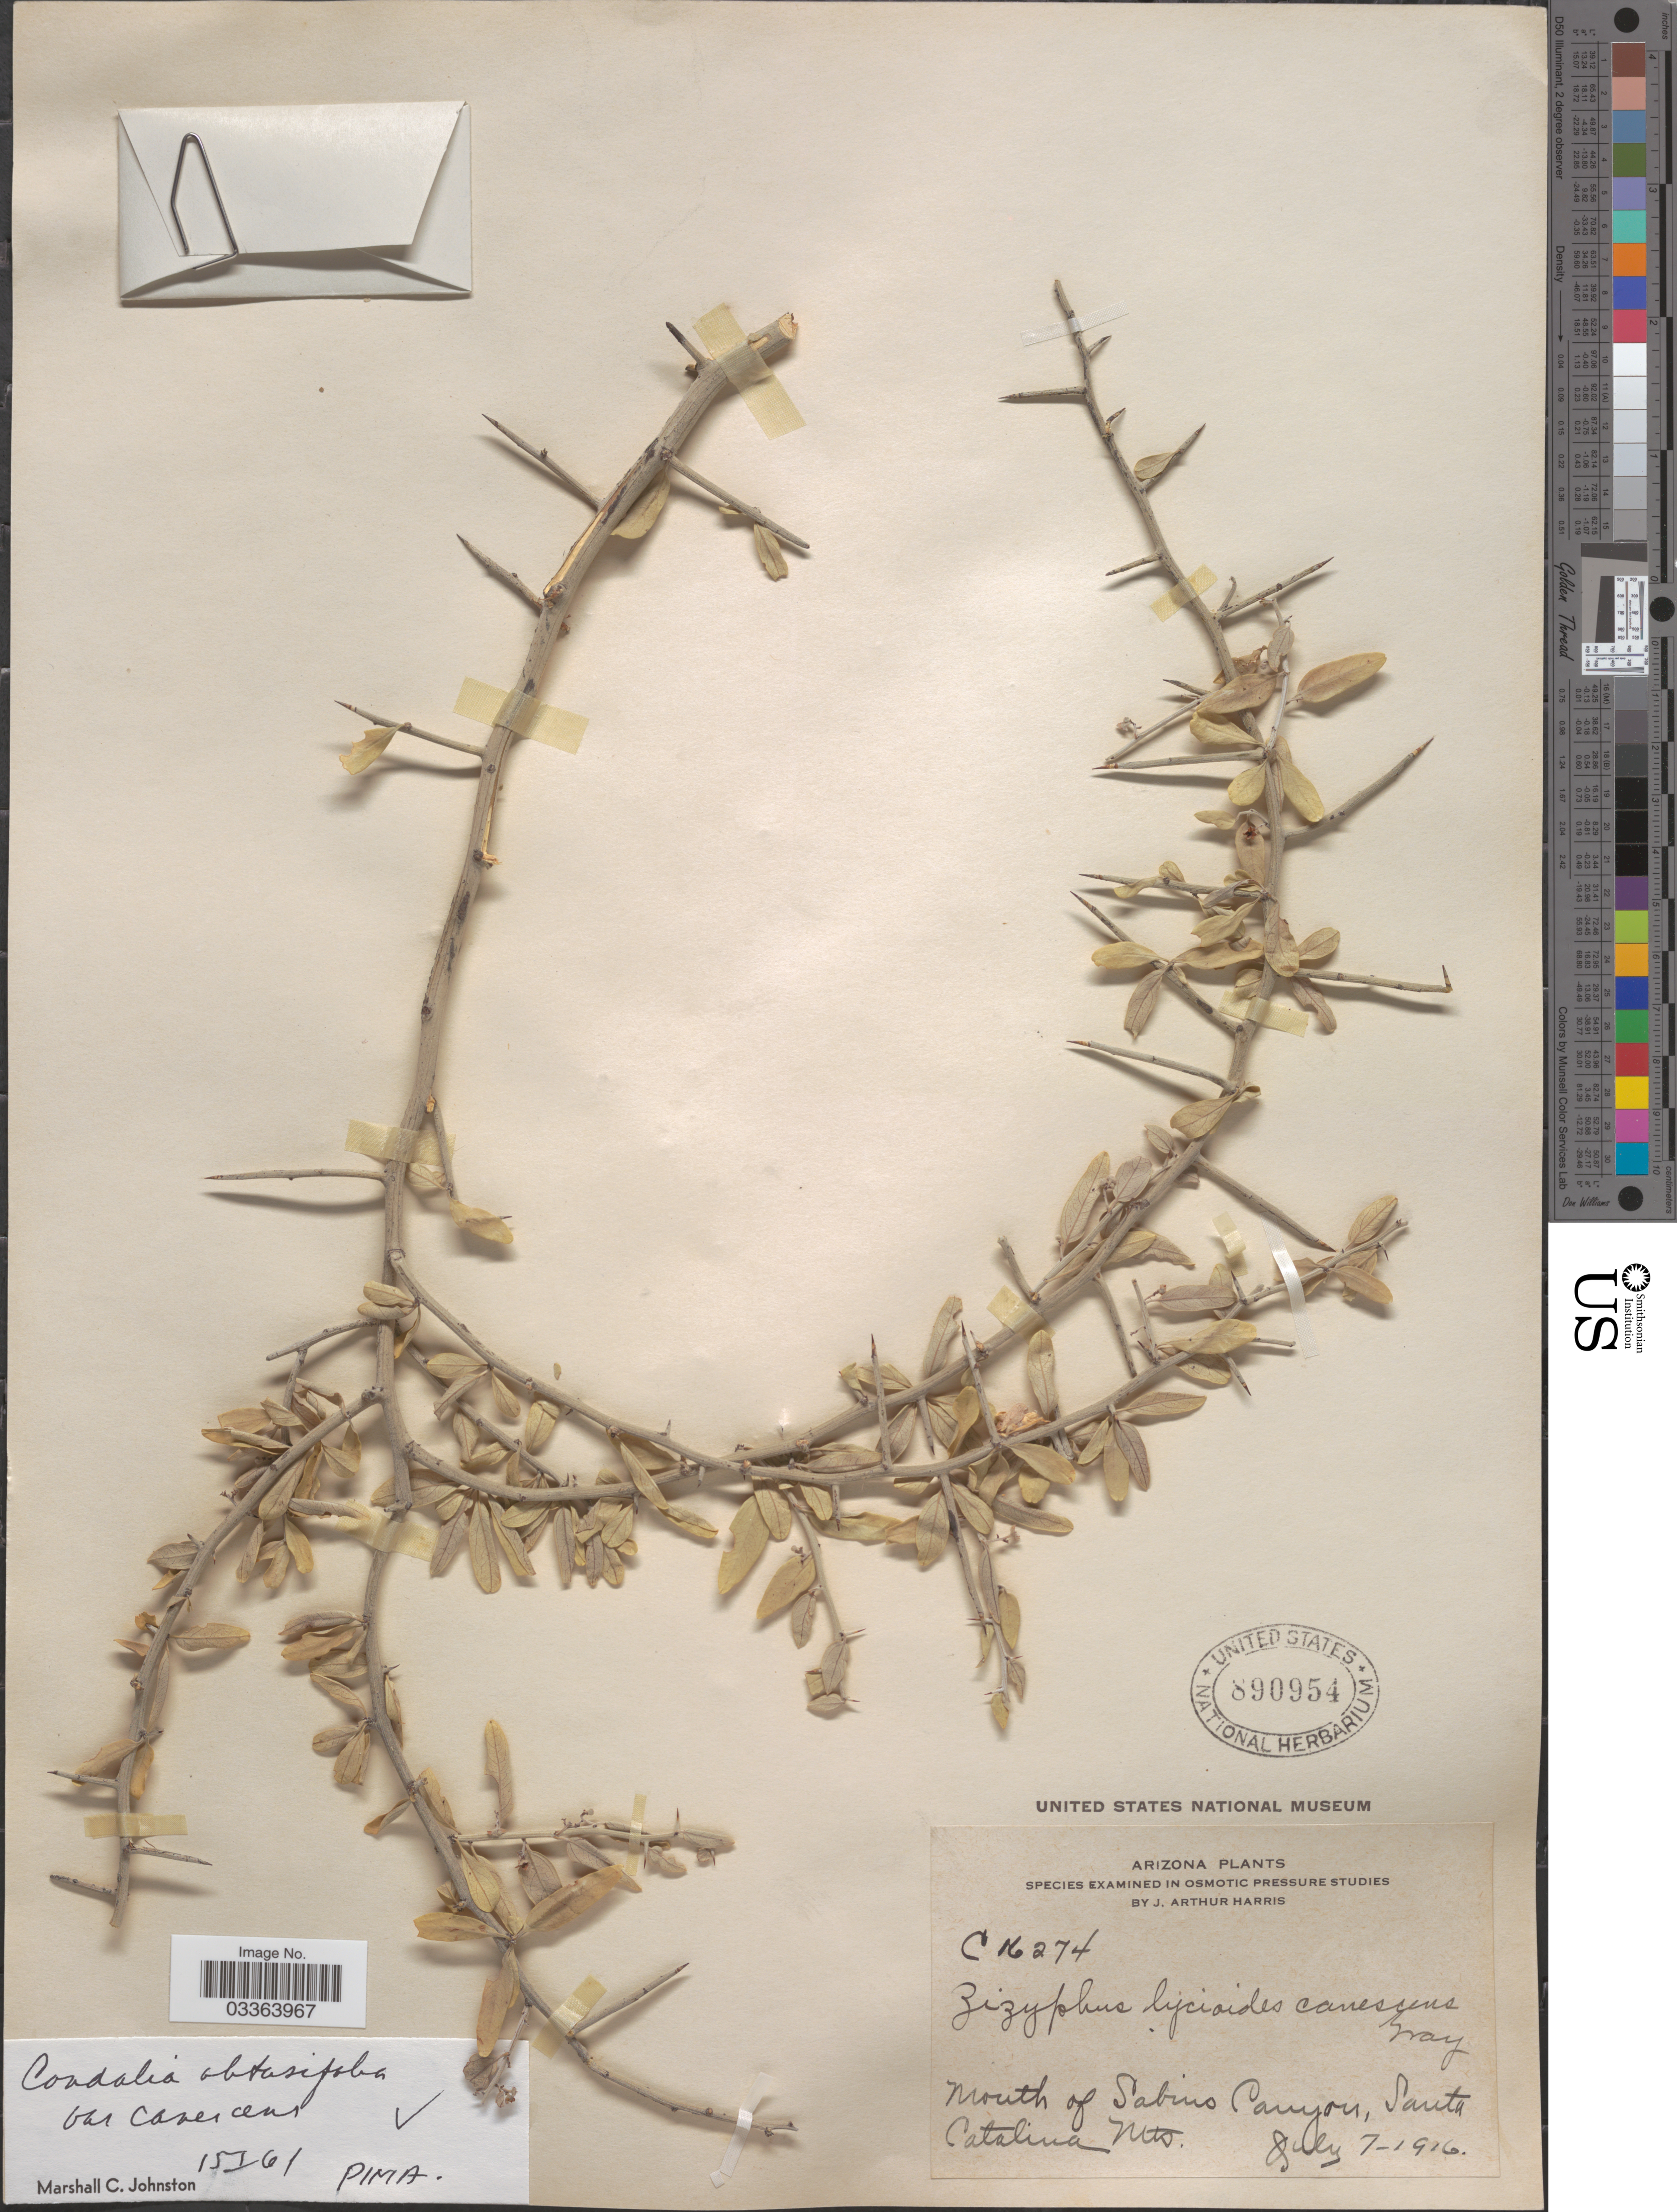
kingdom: Plantae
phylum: Tracheophyta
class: Magnoliopsida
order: Rosales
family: Rhamnaceae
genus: Sarcomphalus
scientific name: Sarcomphalus obtusifolius var. canescens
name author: (A. Gray) Hauenschild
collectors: J. A. Harris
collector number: C16274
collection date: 1916-07-07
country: United States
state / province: Arizona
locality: Mouth of Sabino Canyon, Santa Catalina Mts.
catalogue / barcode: US 890954